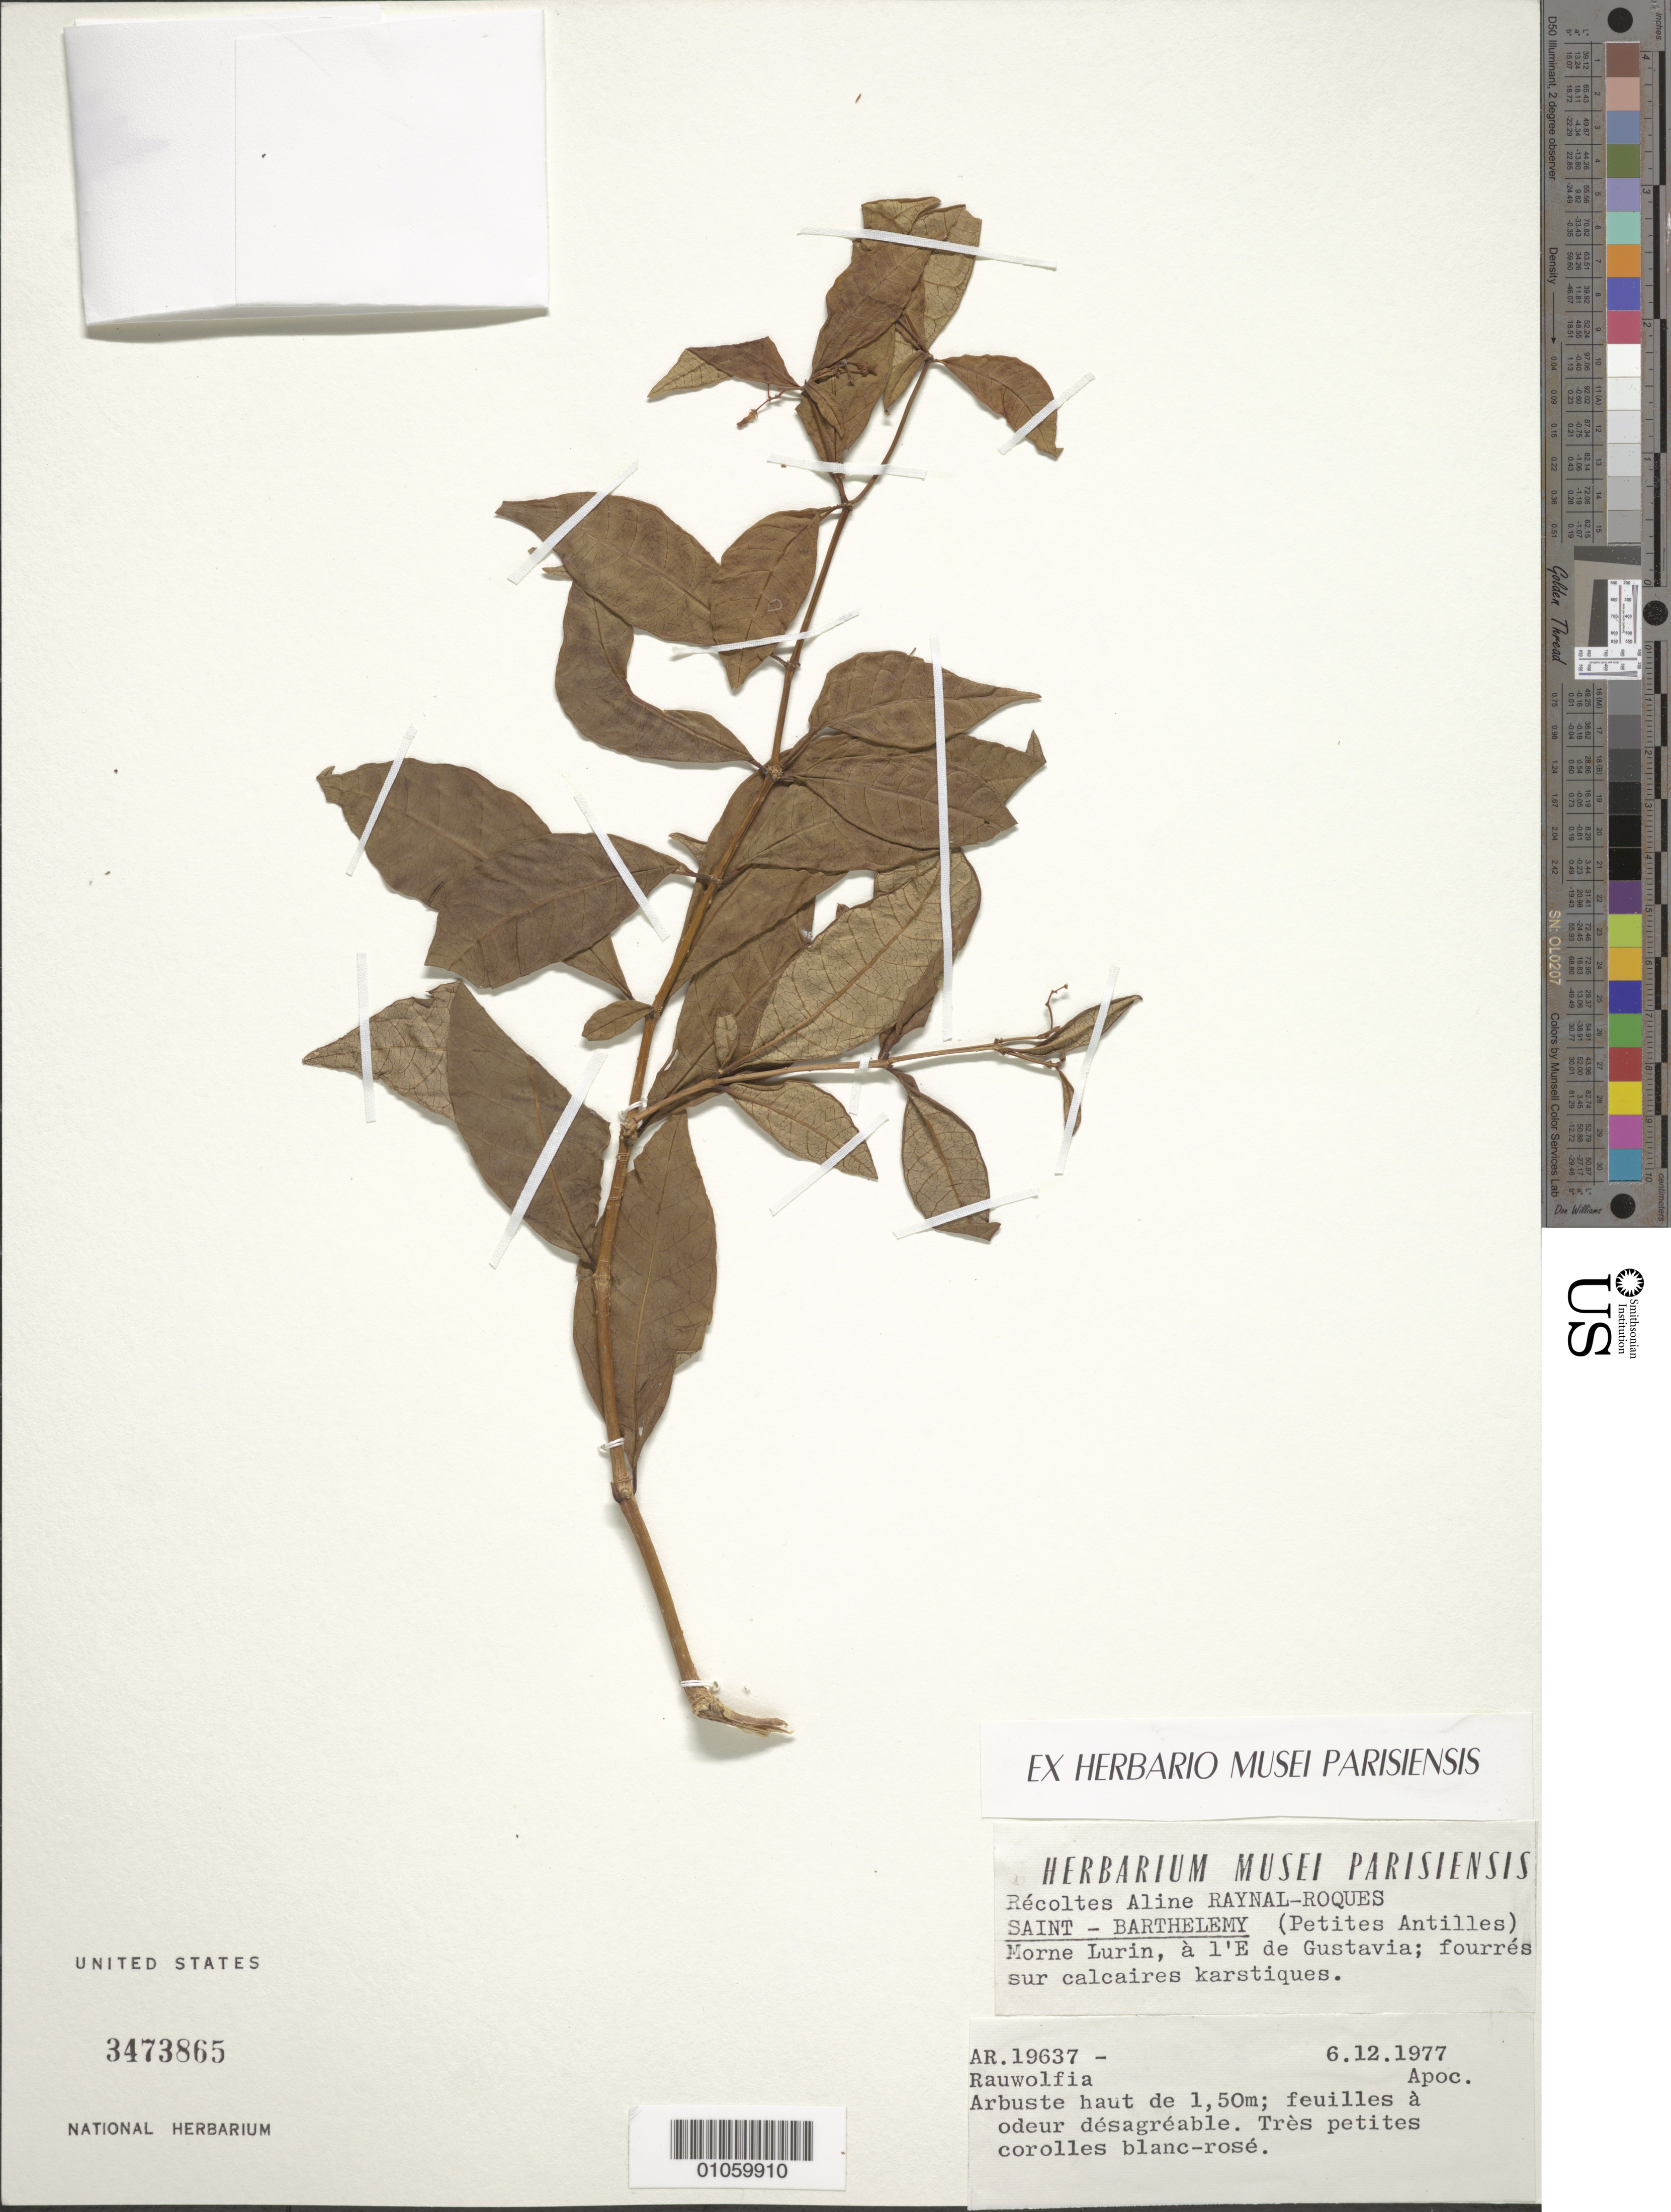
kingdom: Plantae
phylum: Tracheophyta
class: Magnoliopsida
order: Gentianales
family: Apocynaceae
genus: Rauvolfia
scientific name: Rauvolfia sp.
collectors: A. M. Raynal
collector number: AR.19637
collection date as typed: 06 Dec 1977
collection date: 1977-12-06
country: Saint Barthélemy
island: St. Barthélemy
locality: Morne Lurin, à l'E de Gustavia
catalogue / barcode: US 3473865